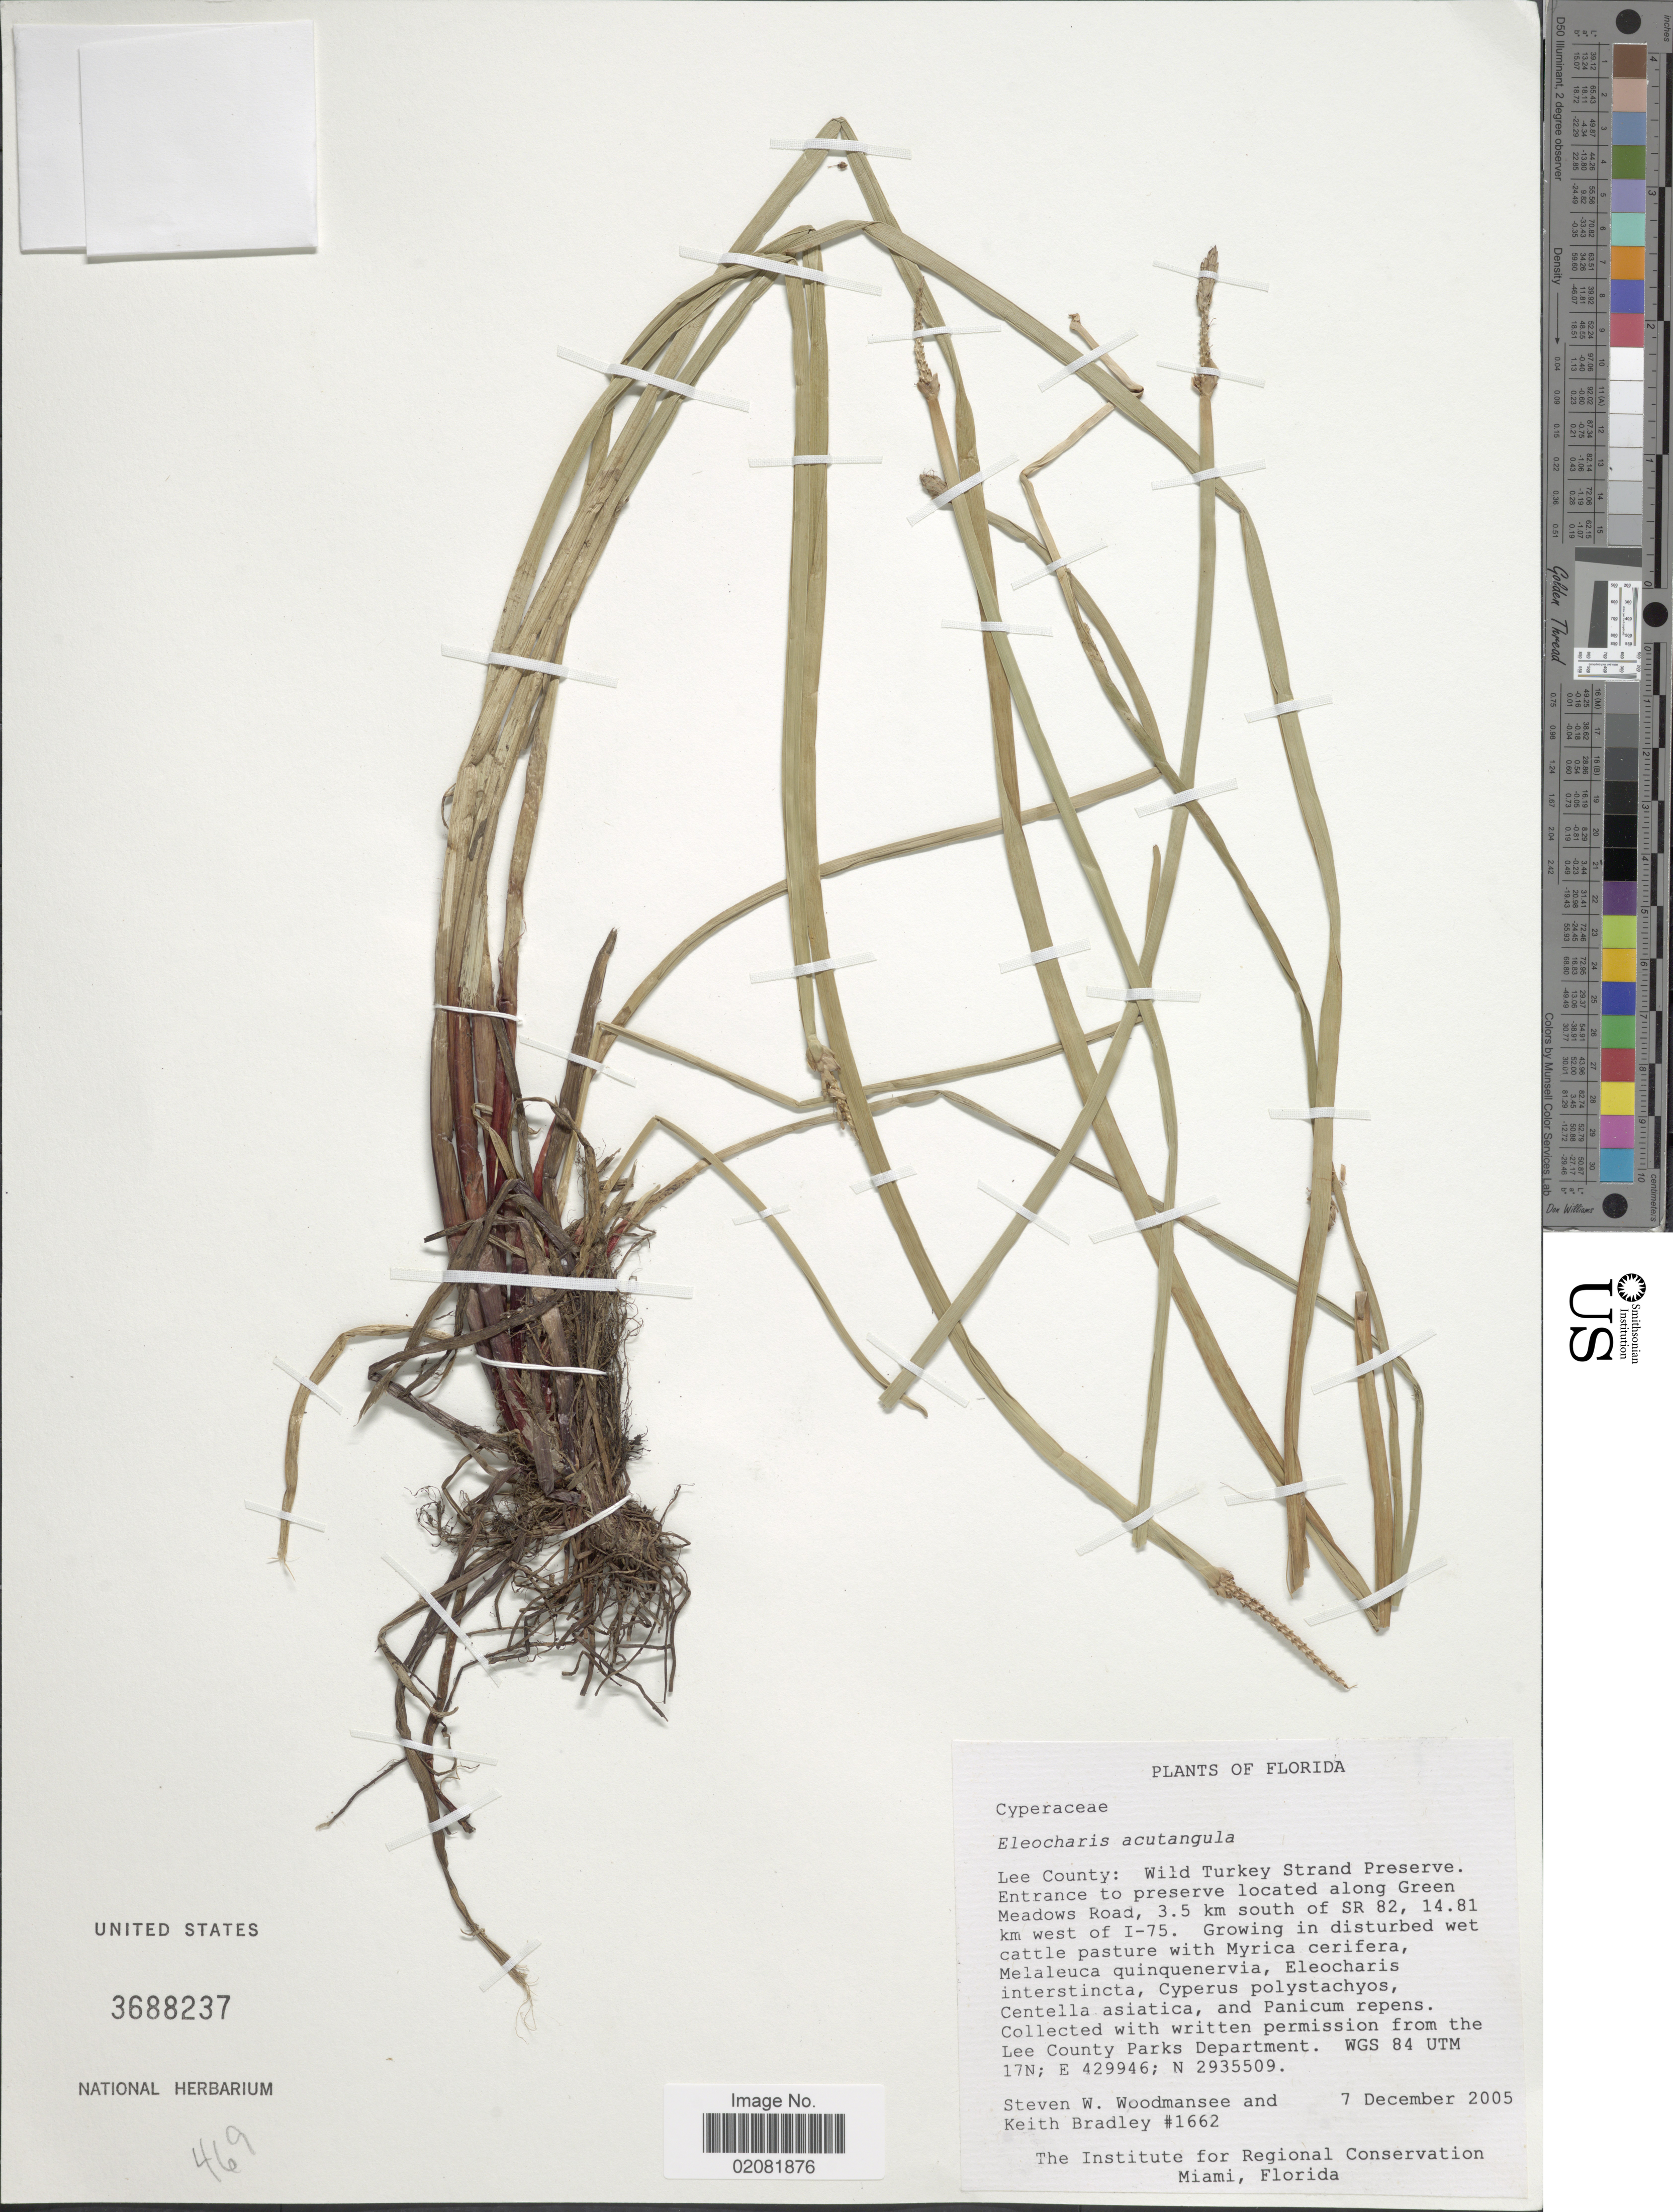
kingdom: Plantae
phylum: Tracheophyta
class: Liliopsida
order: Poales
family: Cyperaceae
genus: Eleocharis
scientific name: Eleocharis acutangula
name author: (Roxb.) Schult.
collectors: S. Woodmansee & K. Bradley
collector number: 1662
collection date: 2005-12-07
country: United States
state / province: Florida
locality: Lee County: Wild Turkey Strand Preserve. Entrance to preserve located along Green Meadows Road, 3.5 km south of SR 82, 14.81 km west of I-75, approximately 19 air km southwest of downtown Fort Myers. WGS 84 UTM 17N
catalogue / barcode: US 3688237